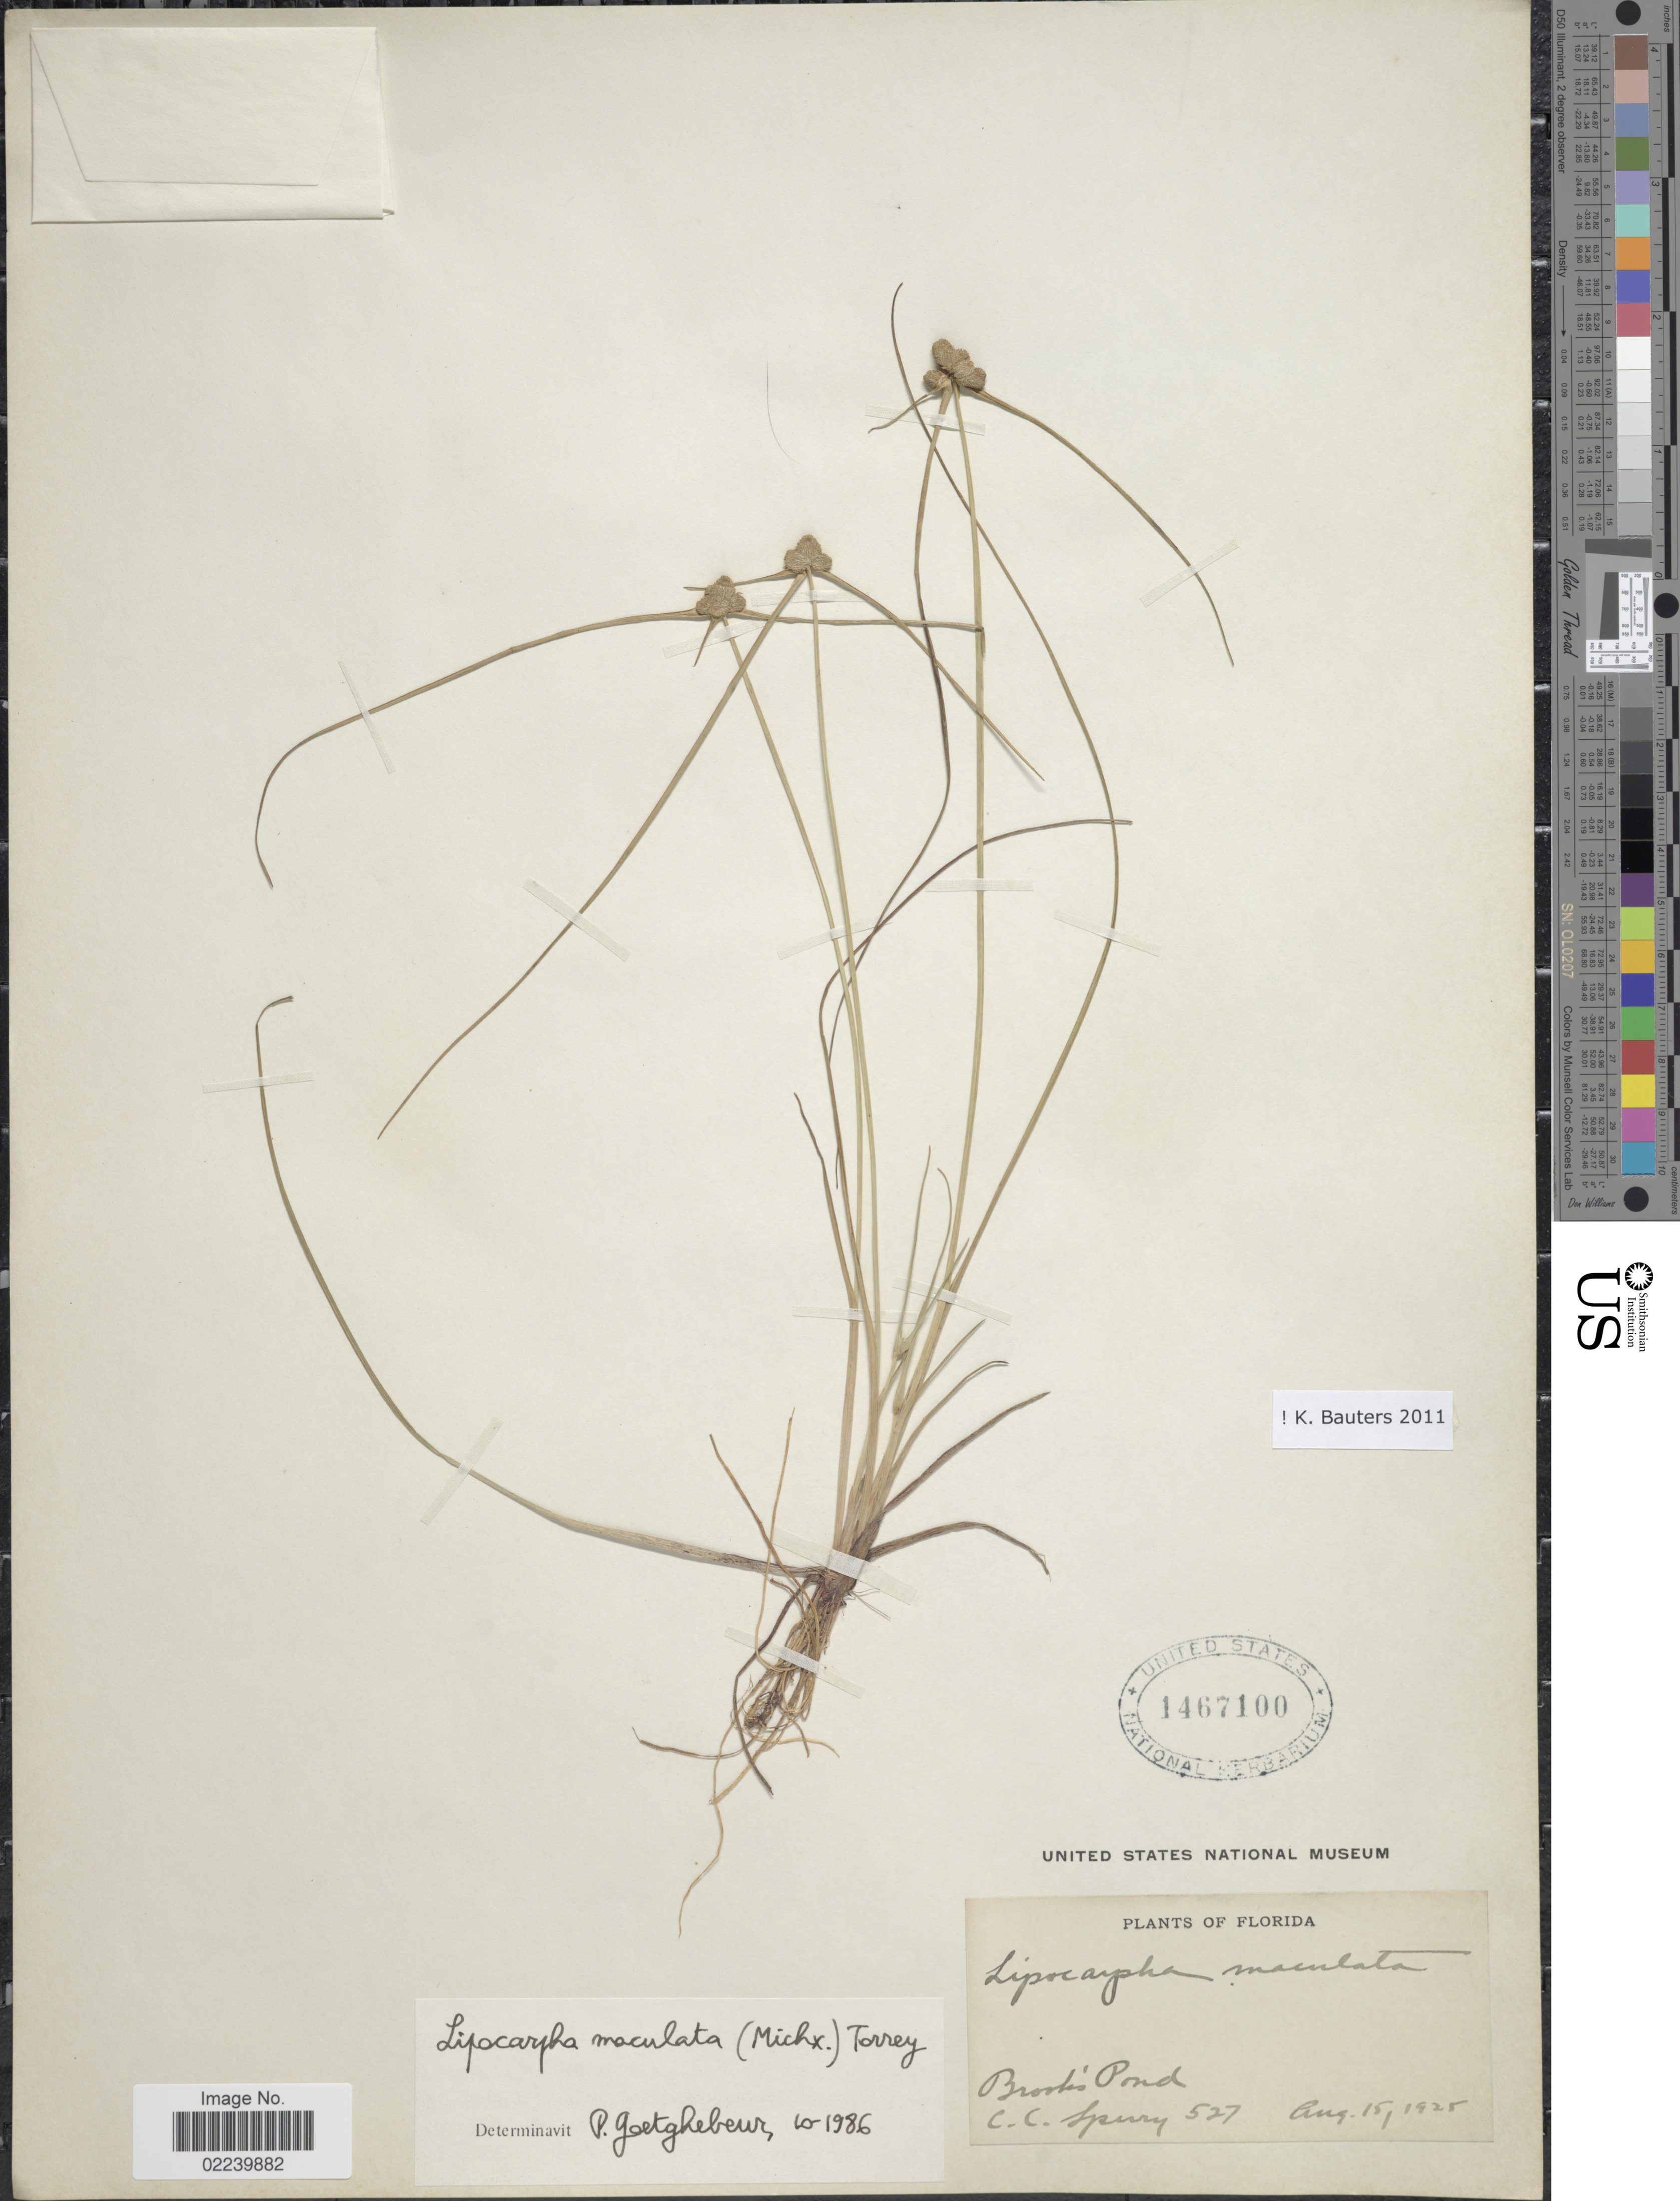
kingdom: Plantae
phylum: Tracheophyta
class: Liliopsida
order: Poales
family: Cyperaceae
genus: Cyperus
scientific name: Cyperus neotropicalis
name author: Alain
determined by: Strong, M. T., (US), Smithsonian Institution - National Museum of Natural History (UNITED STATES)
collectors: C. Spury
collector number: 527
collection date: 1925-08-15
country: United States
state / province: Florida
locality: Brosk's Pond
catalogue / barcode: US 1467100